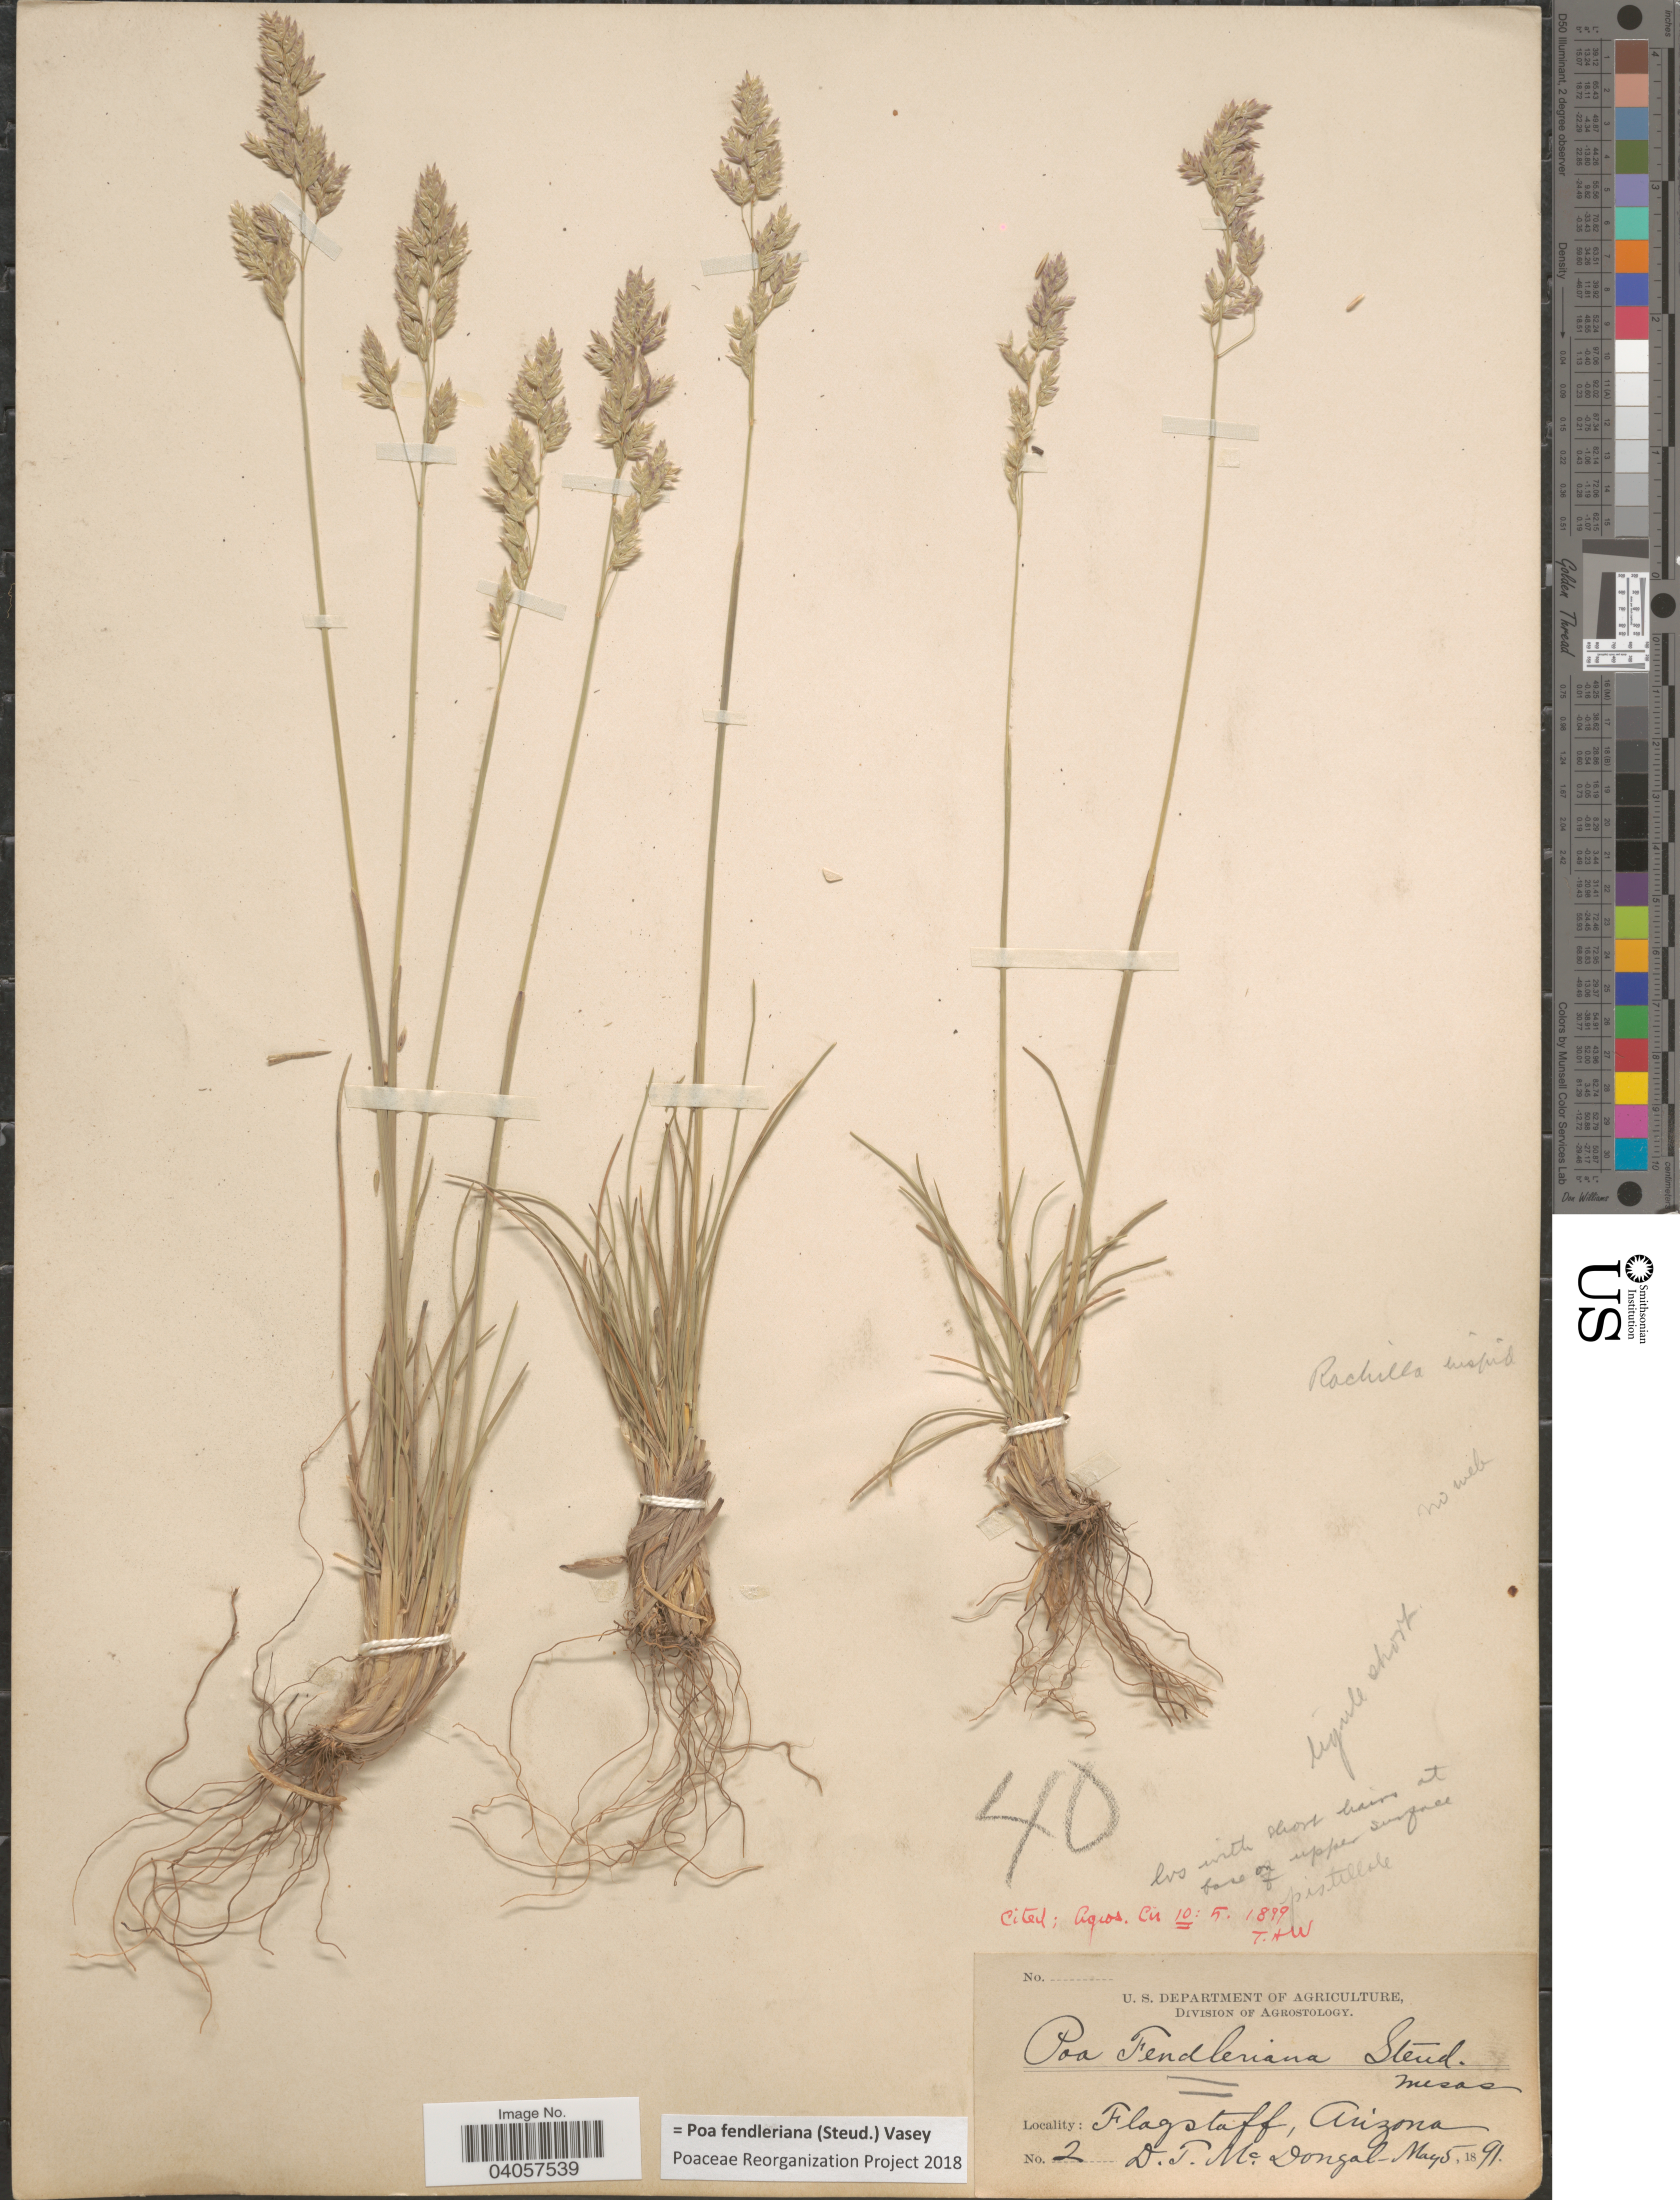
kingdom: Plantae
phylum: Tracheophyta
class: Liliopsida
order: Poales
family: Poaceae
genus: Poa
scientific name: Poa fendleriana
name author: (Steud.) Vasey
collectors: D. McDougal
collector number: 2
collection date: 1891-05-05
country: United States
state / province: Arizona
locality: Flagstaff.